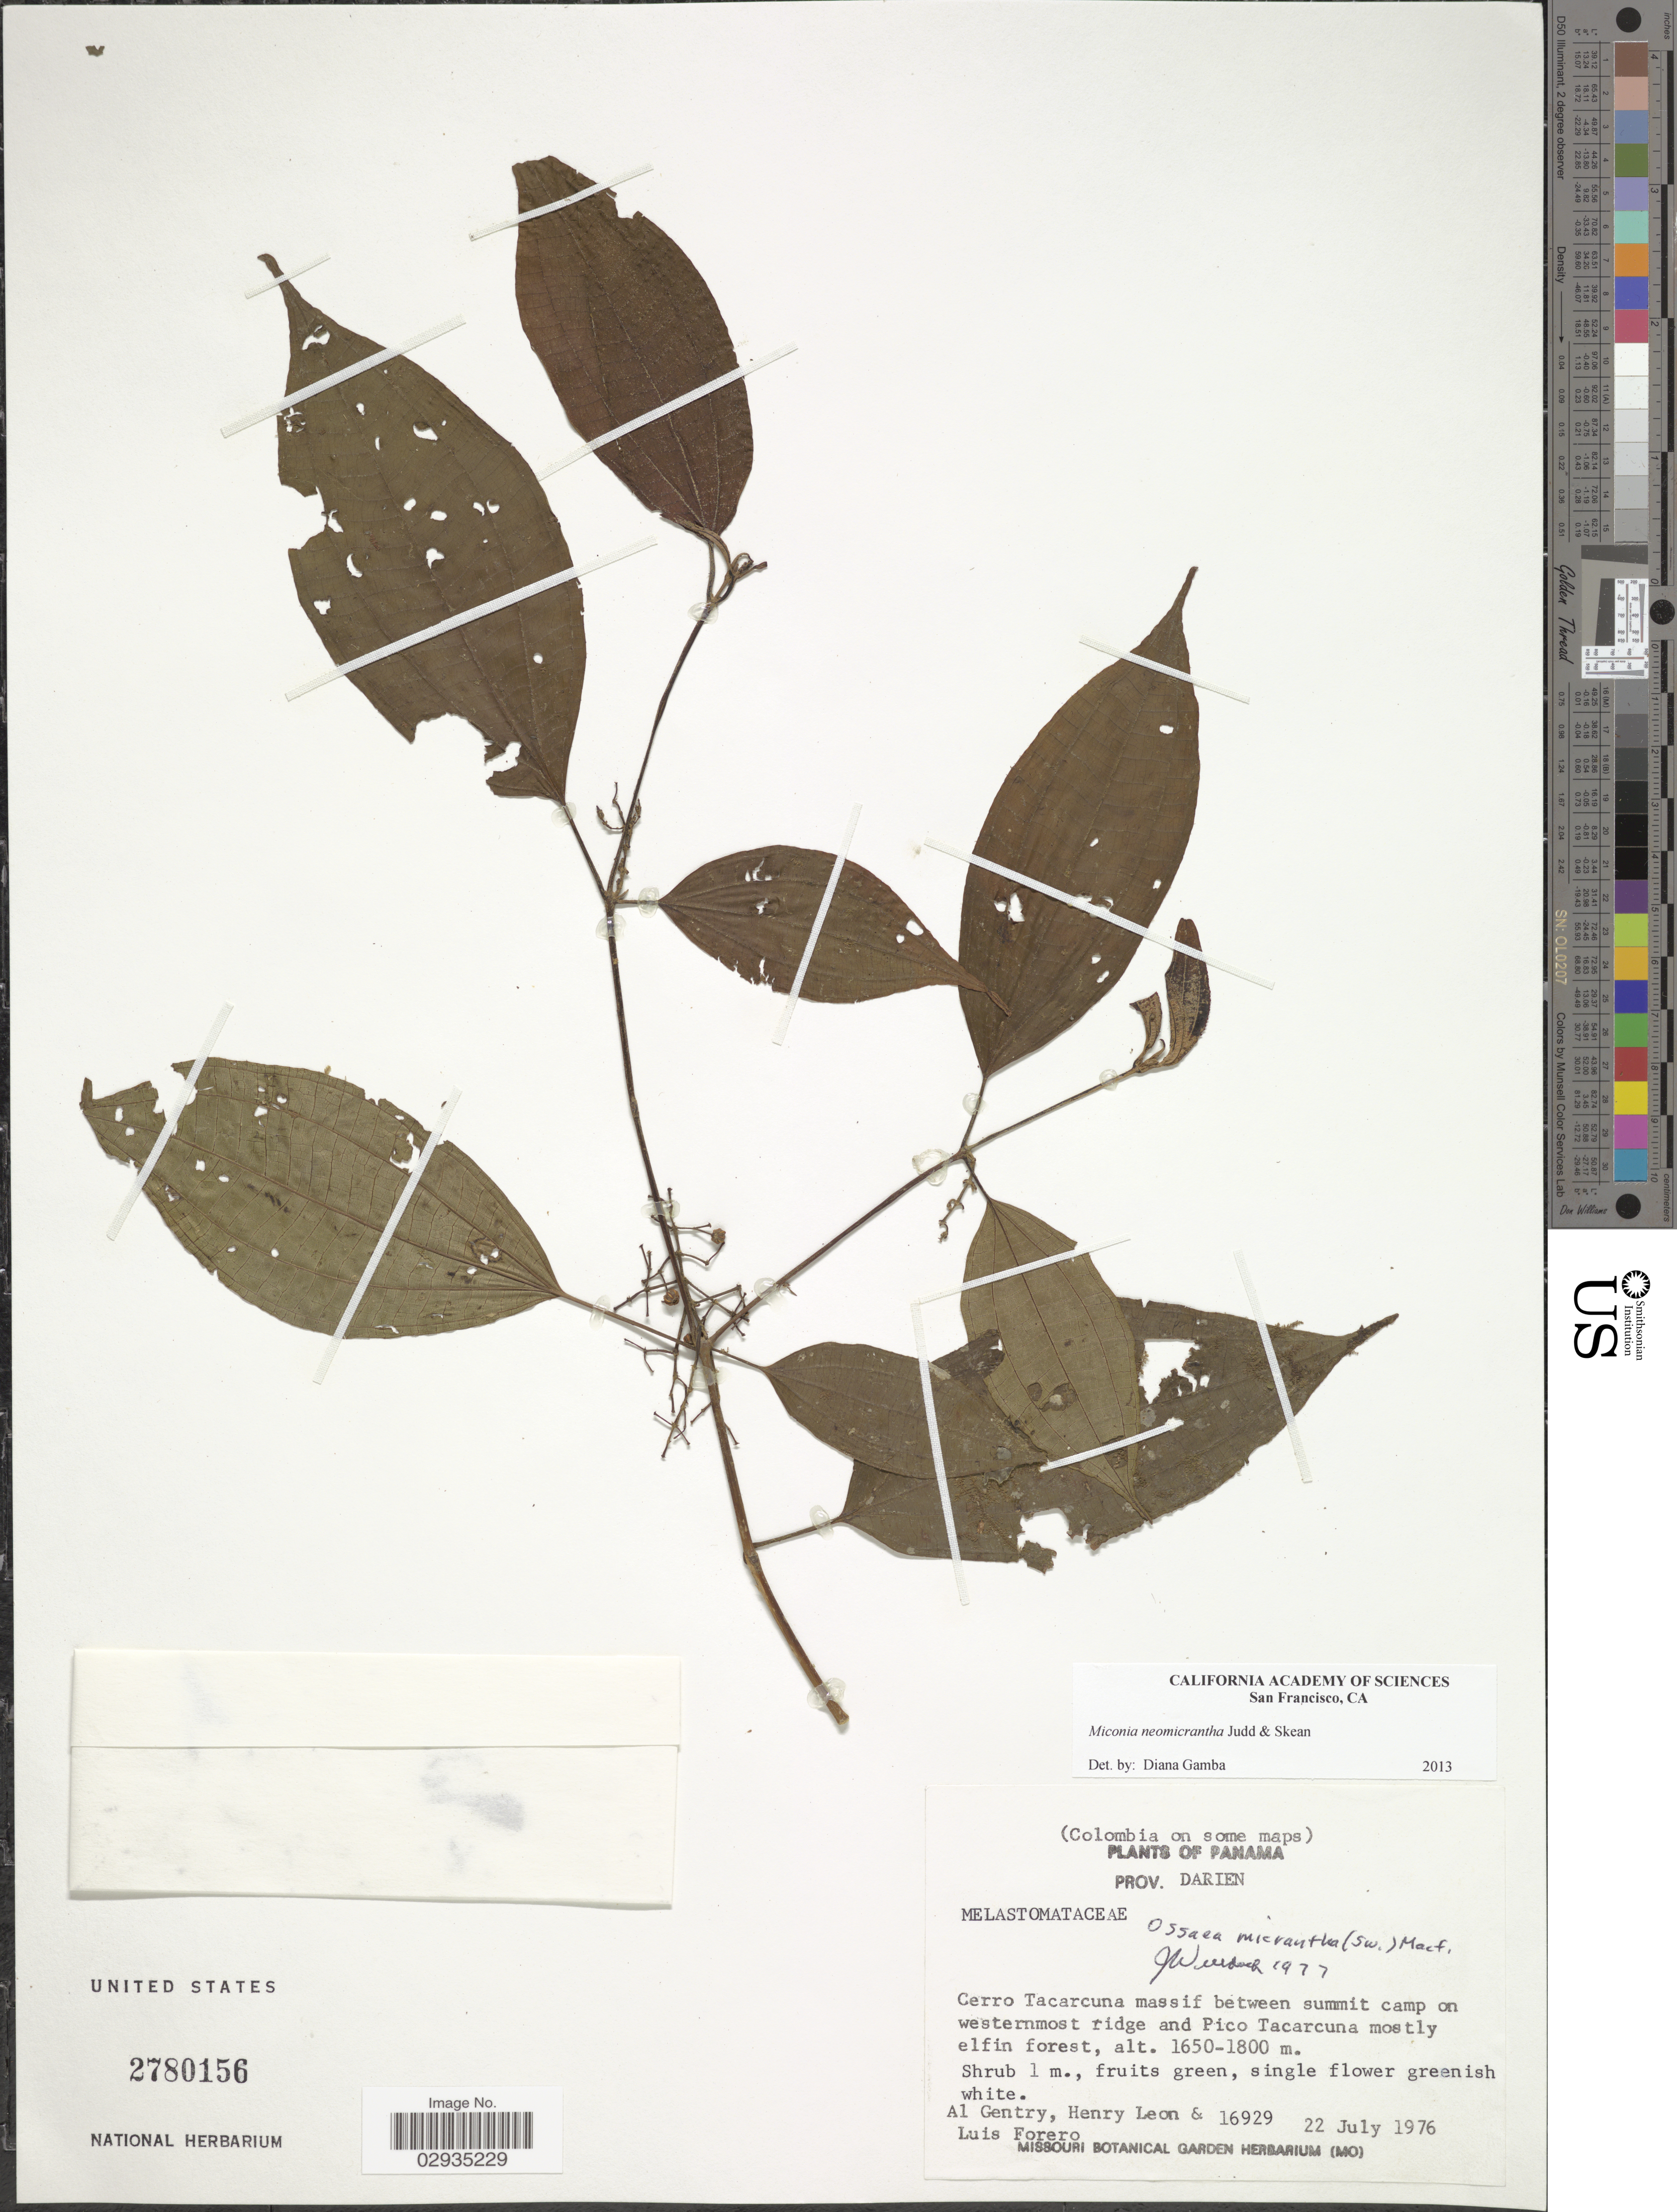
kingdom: Plantae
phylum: Tracheophyta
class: Magnoliopsida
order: Myrtales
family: Melastomataceae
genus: Miconia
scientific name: Miconia neomicrantha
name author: Judd & Skean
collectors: A. H. Gentry, Henry Leon & L. Forero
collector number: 16929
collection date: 1976-07-22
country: Panama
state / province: Darién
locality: Cerro Tacaruna massif between summit camp on westernmost ridge and Pico Tacarcuna mostly elfin forest.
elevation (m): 1650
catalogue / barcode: US 2780156